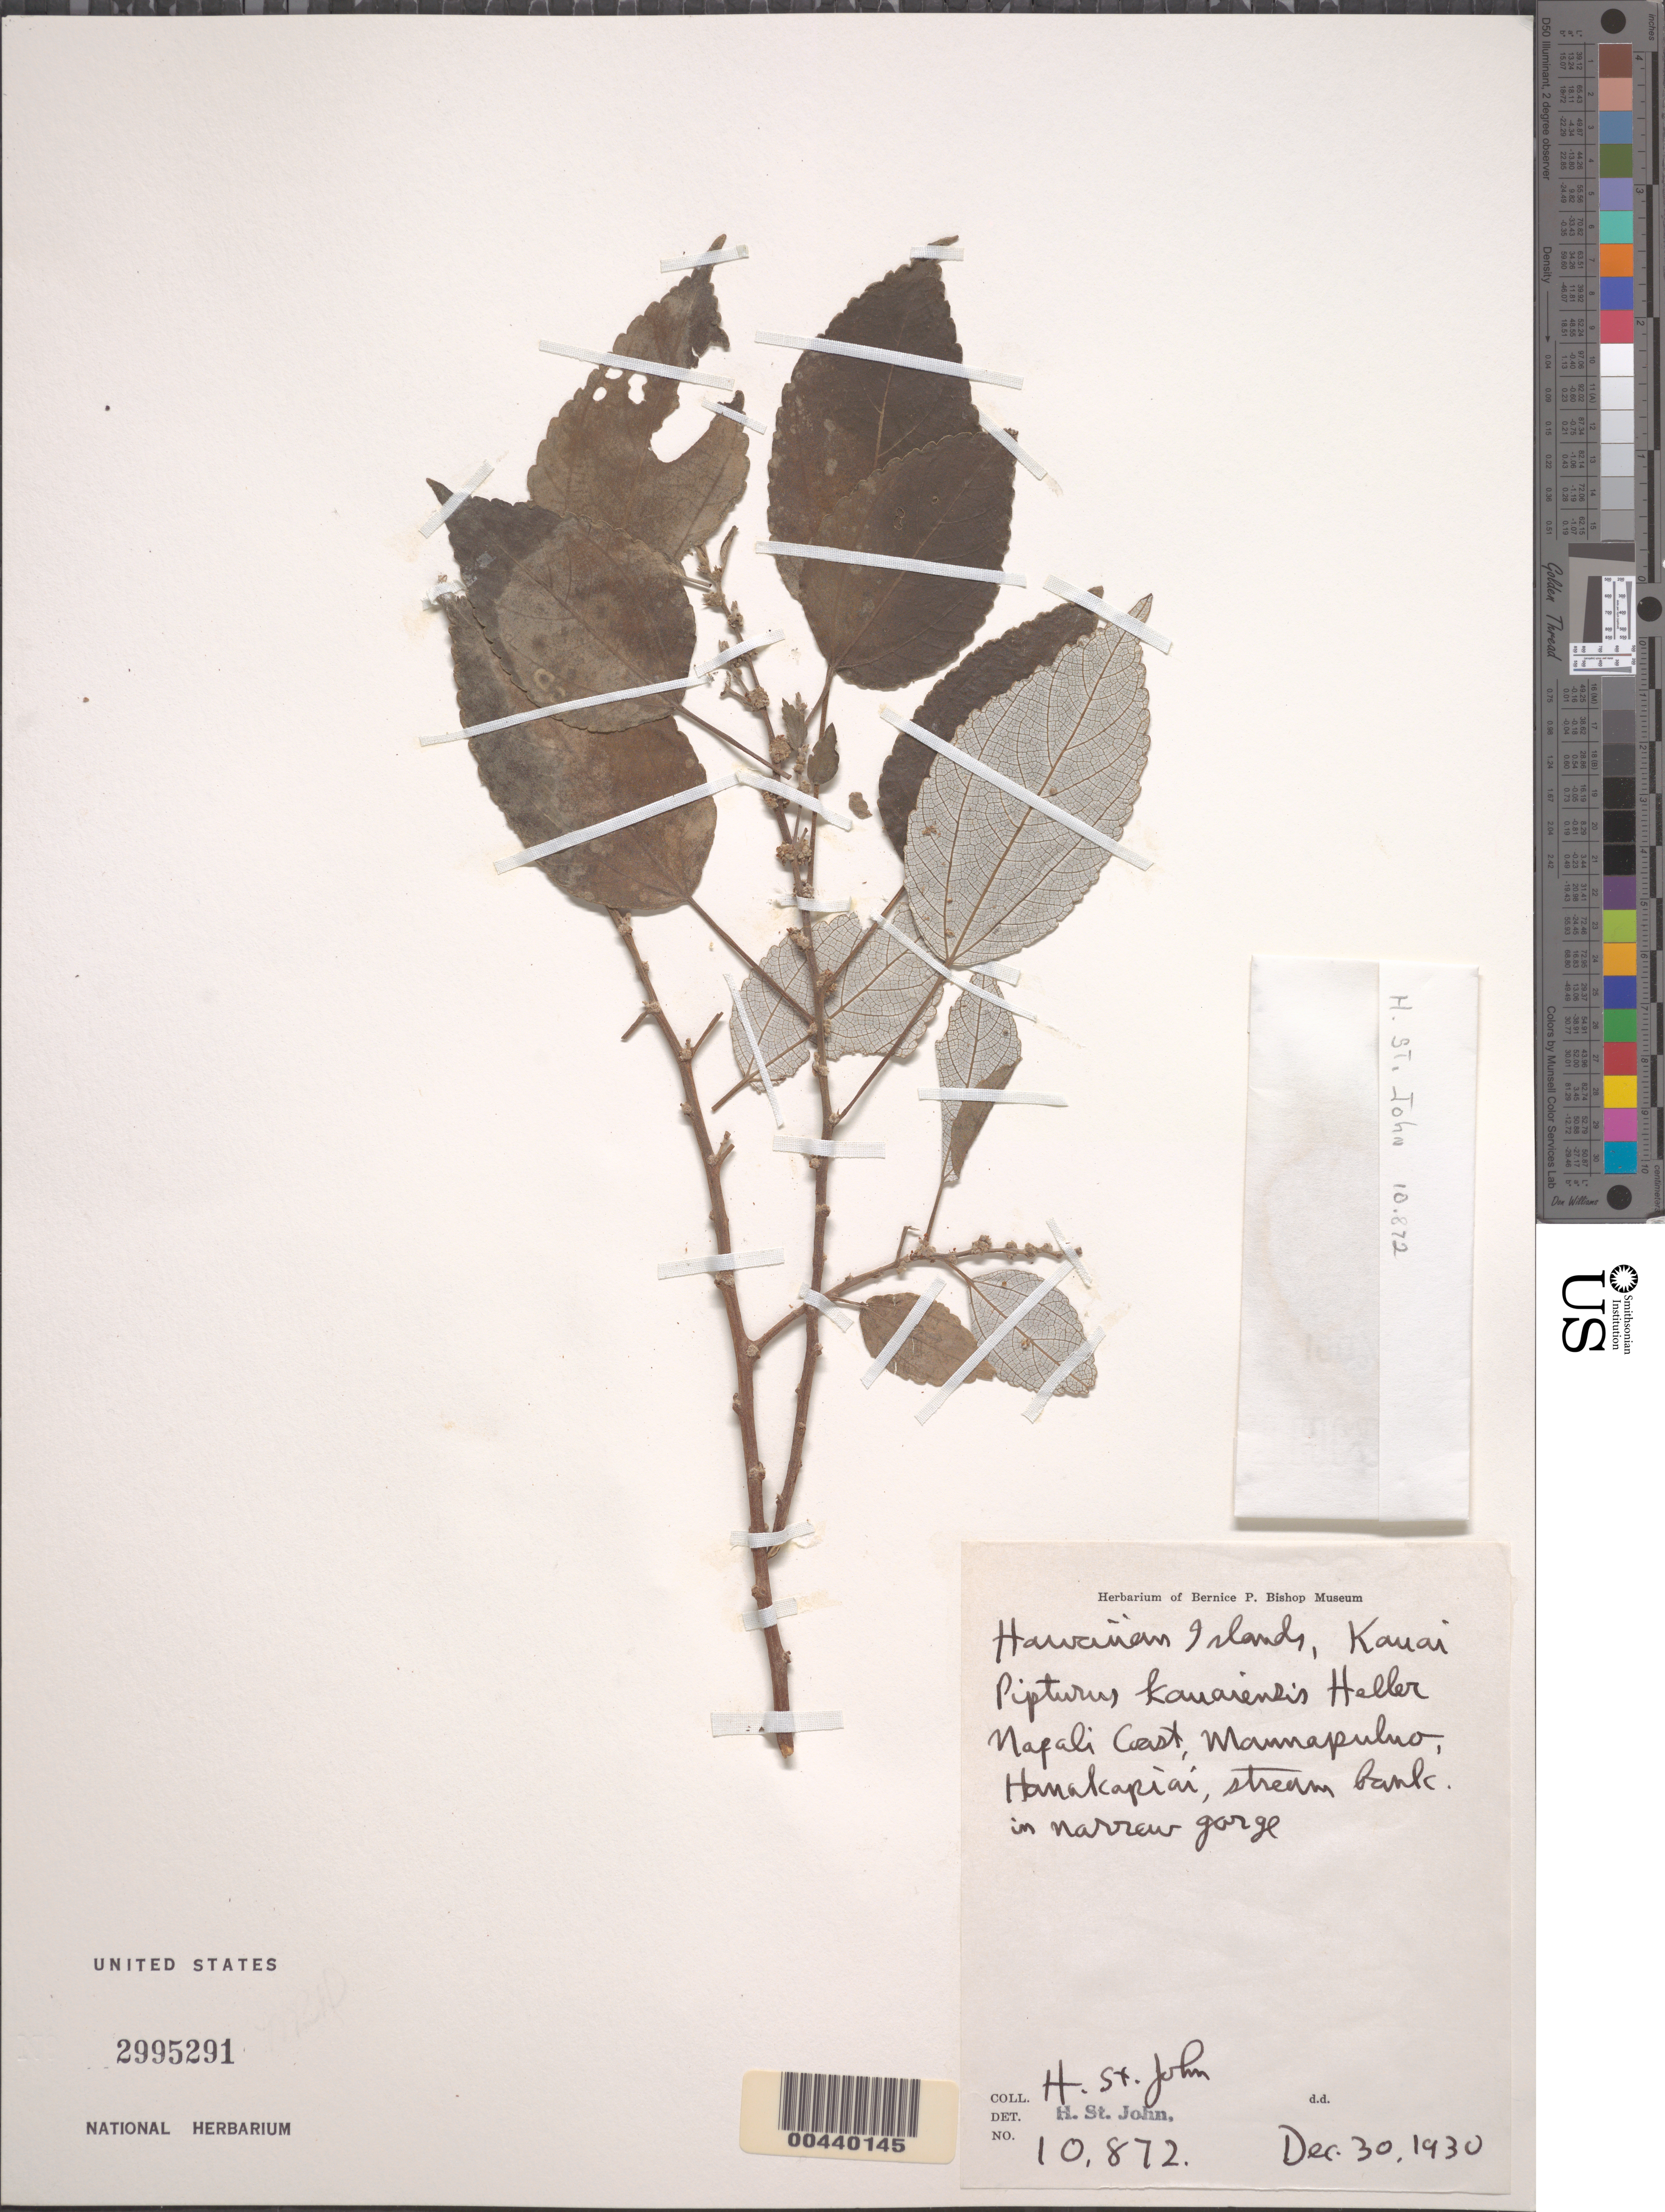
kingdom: Plantae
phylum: Tracheophyta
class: Magnoliopsida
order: Rosales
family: Urticaceae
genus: Pipturus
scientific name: Pipturus kauaiensis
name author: A. Heller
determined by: St. John, H.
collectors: H. St. John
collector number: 10872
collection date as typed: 30 Dec 1930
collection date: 1930-12-30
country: United States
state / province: Hawaii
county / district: Kauai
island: Kaua'i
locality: Napali Coast, Maunapuluo, Hanakapiai, stream bank in narrow gorge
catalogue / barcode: US 2995291